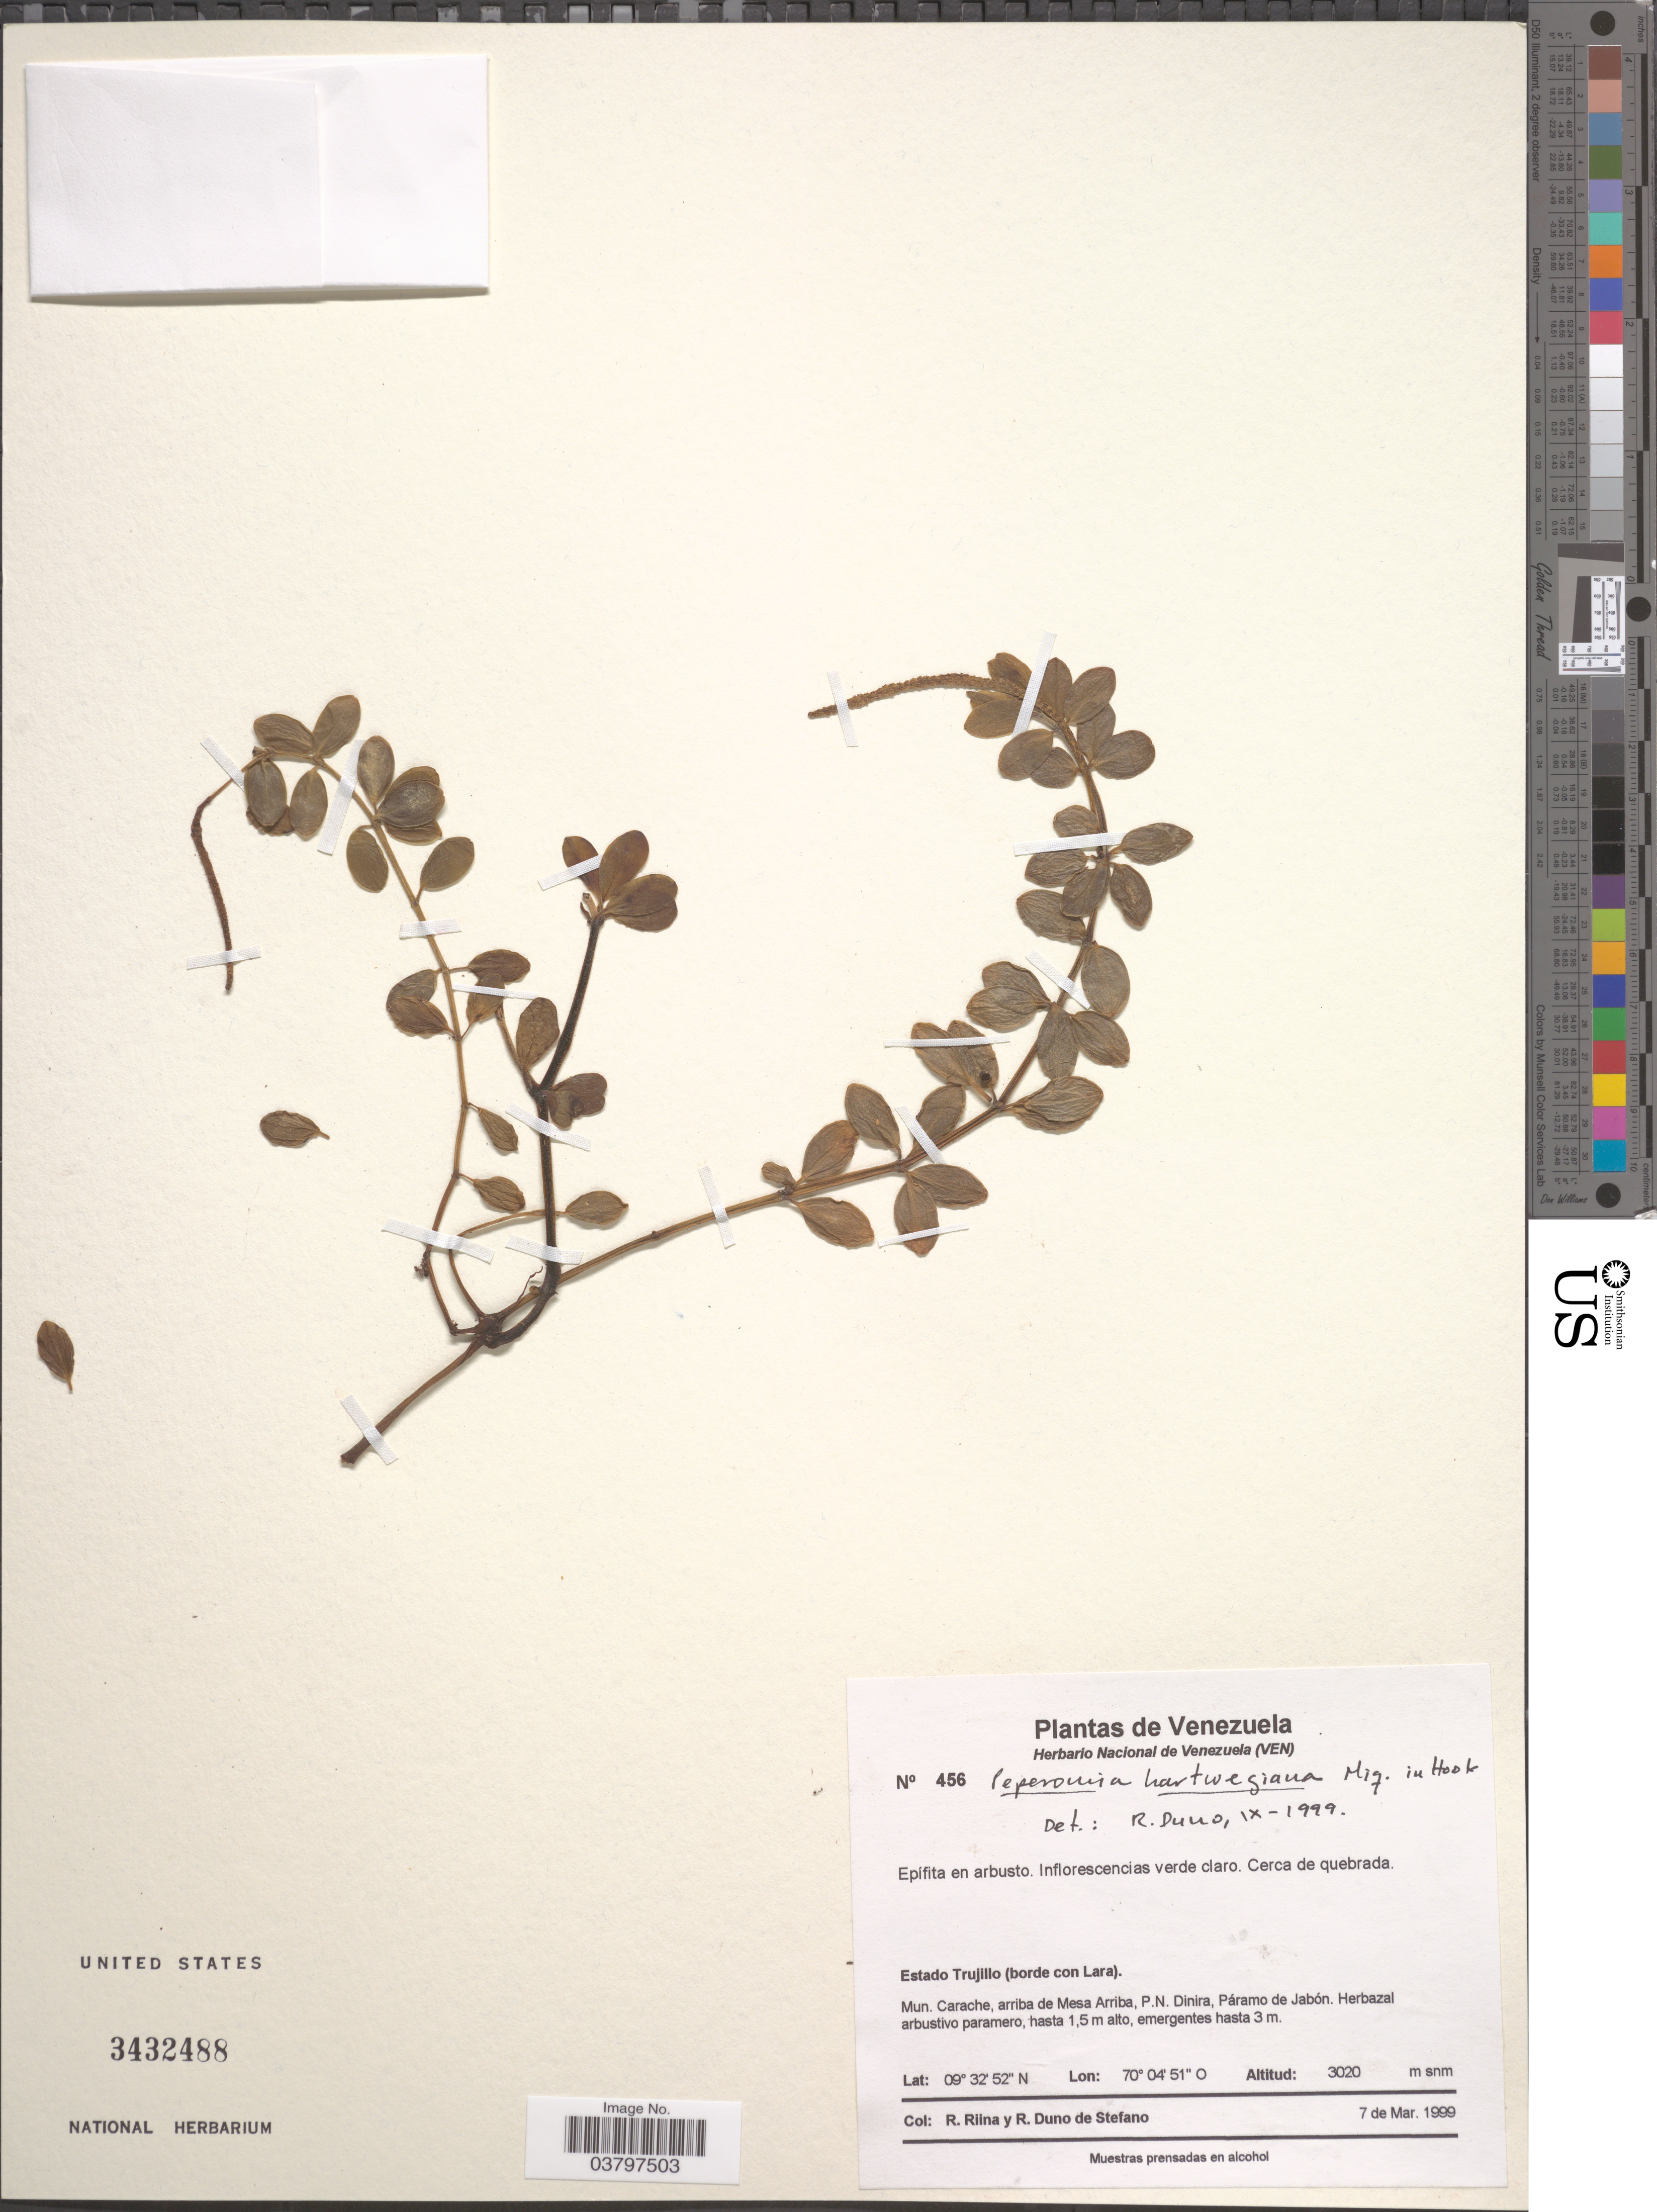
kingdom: Plantae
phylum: Tracheophyta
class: Magnoliopsida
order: Piperales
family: Piperaceae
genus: Peperomia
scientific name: Peperomia hartwegiana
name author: Miq.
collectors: R. Riina & R. Duno de Stefano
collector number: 456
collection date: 1999-03-07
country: Venezuela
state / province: Trujillo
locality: Estado Trujillo (borde con Lara). Mun. Carache, arriba de Mesa Arriba, P.N. Dinira, Páramo de Jabón.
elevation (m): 3020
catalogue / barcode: US 3432488